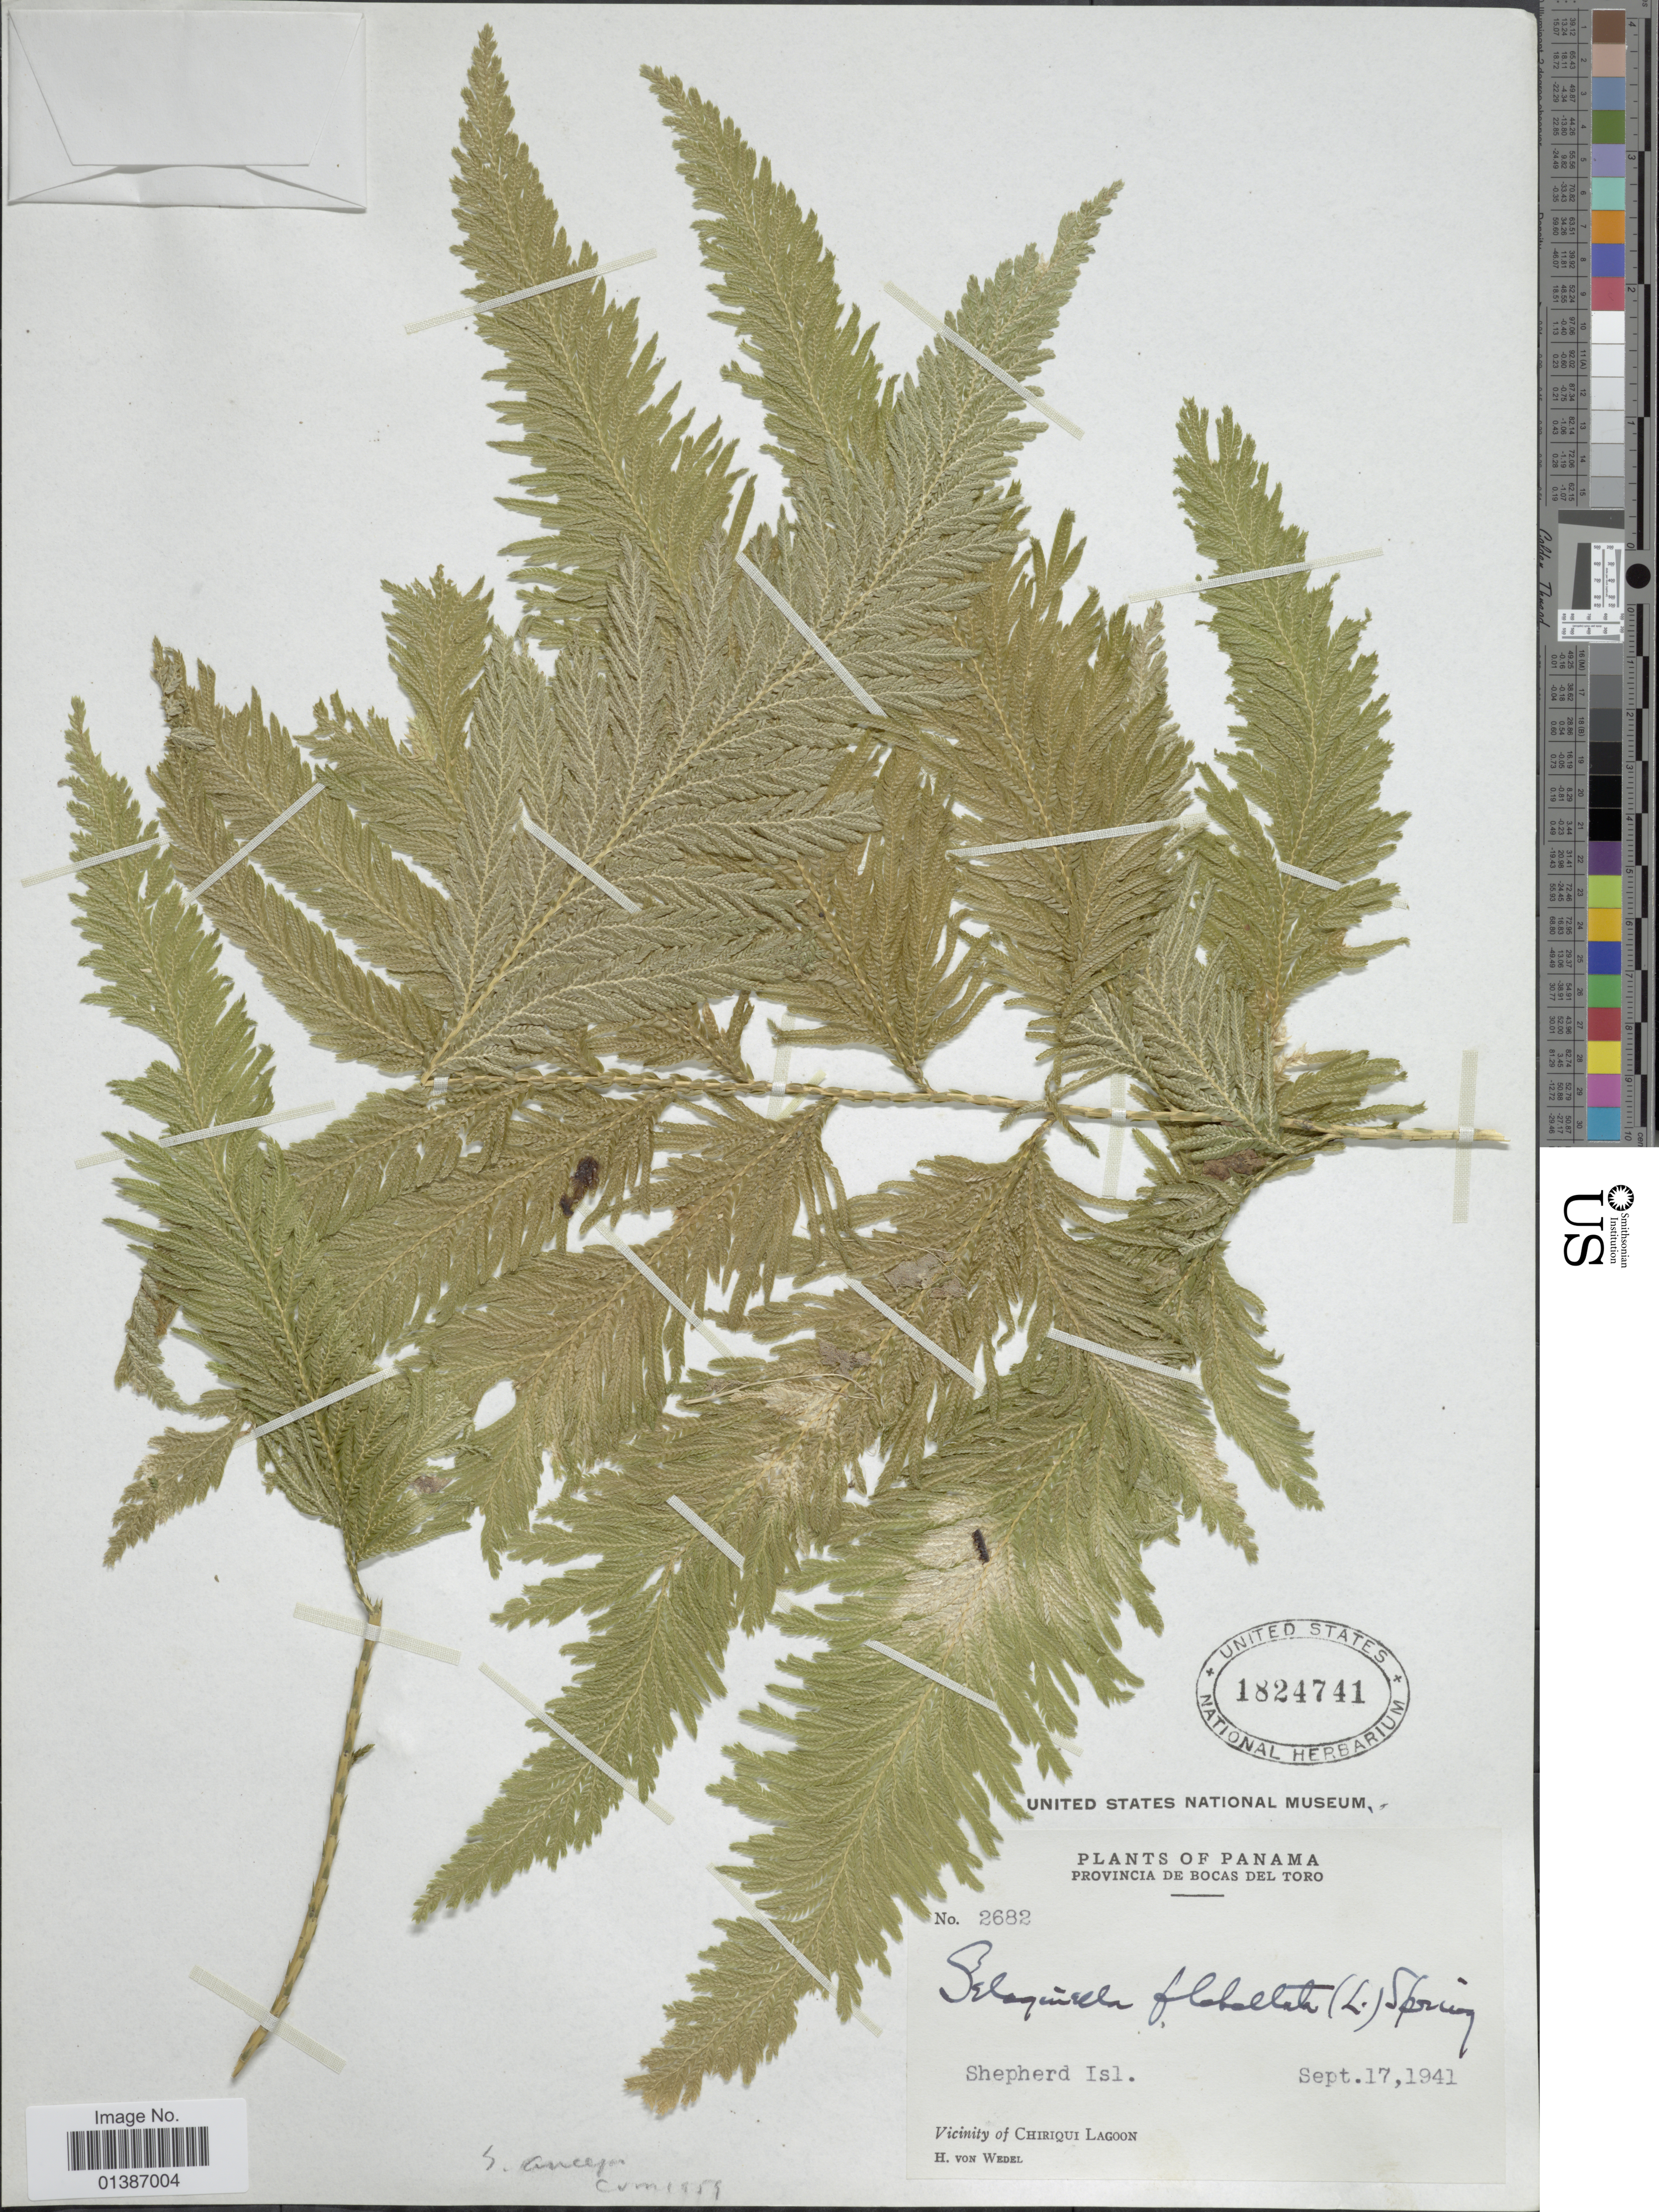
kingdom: Plantae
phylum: Tracheophyta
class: Lycopodiopsida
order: Selaginellales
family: Selaginellaceae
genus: Selaginella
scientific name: Selaginella anceps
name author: (C. Presl)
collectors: H. von Wedel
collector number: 2682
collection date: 1941-09-17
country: Panama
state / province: Bocas del Toro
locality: Shepherd Isl. Vicinity of Chiriqui Lagoon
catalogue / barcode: US 1824741